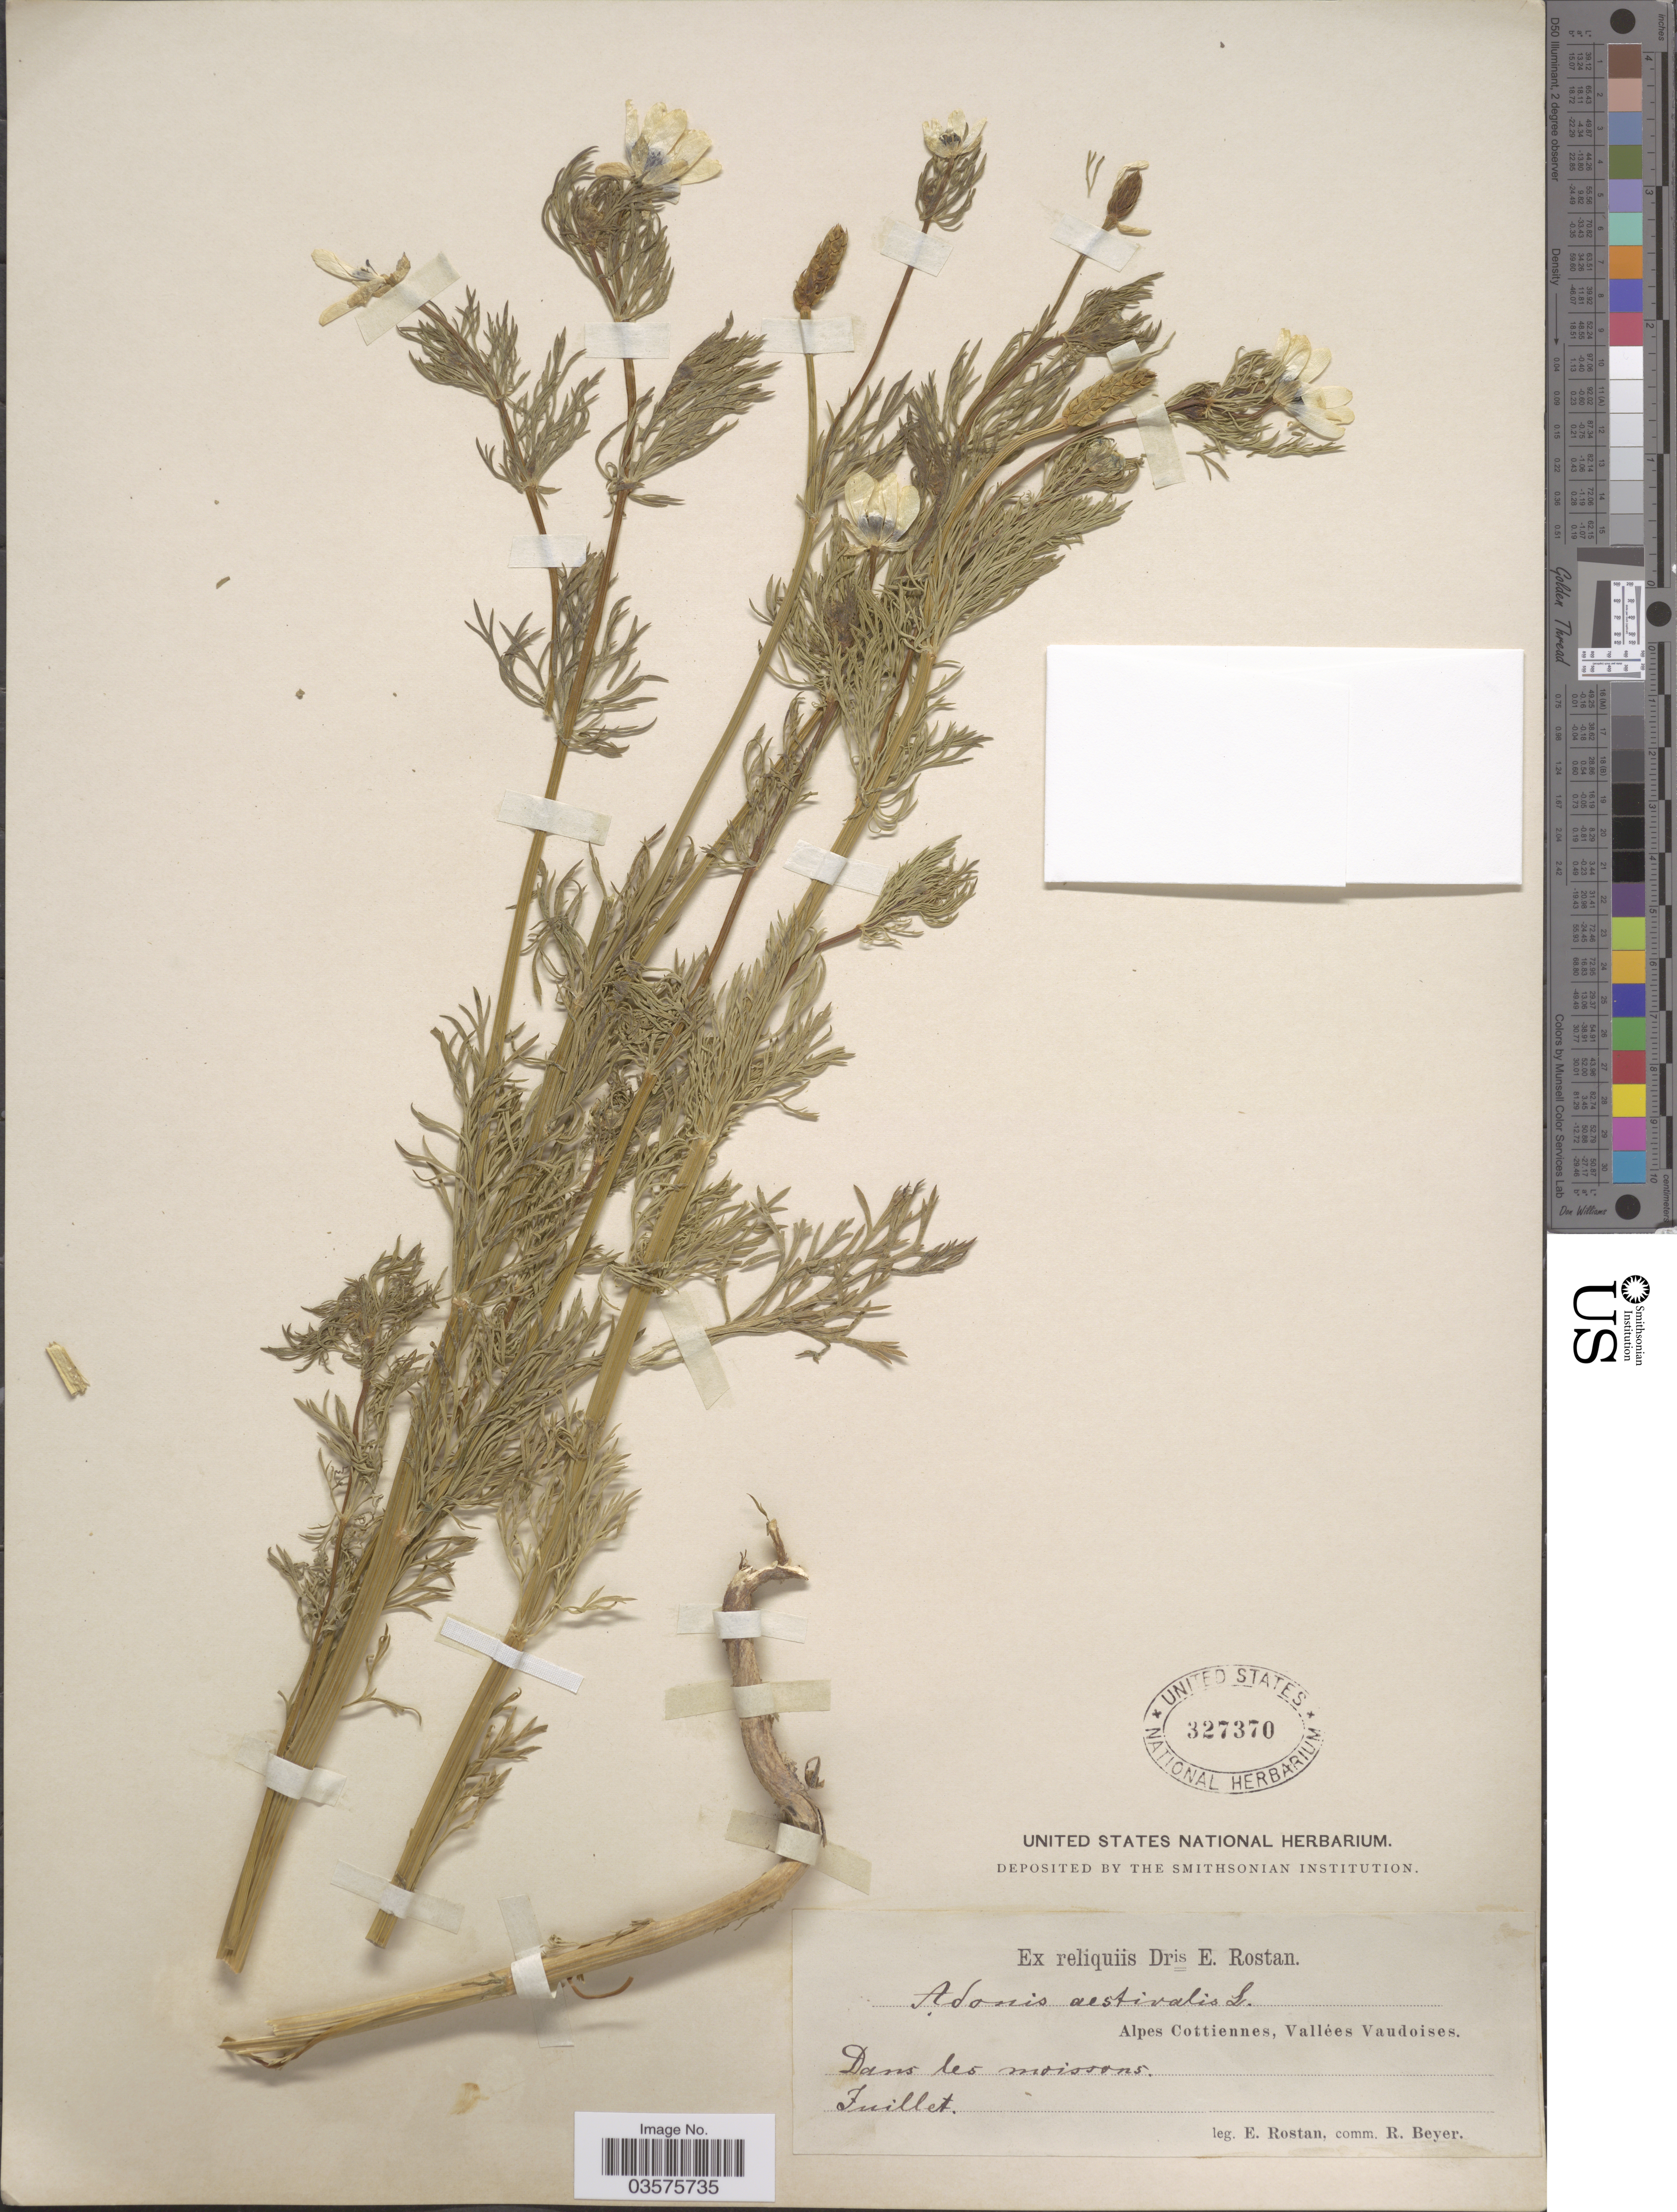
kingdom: Plantae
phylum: Tracheophyta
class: Magnoliopsida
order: Ranunculales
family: Ranunculaceae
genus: Adonis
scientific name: Adonis aestivalis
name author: L.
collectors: E. Rostan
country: Switzerland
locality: Alpes Cottiennes, Vallées Vaudoises. Dans les moissons.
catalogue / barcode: US 327370